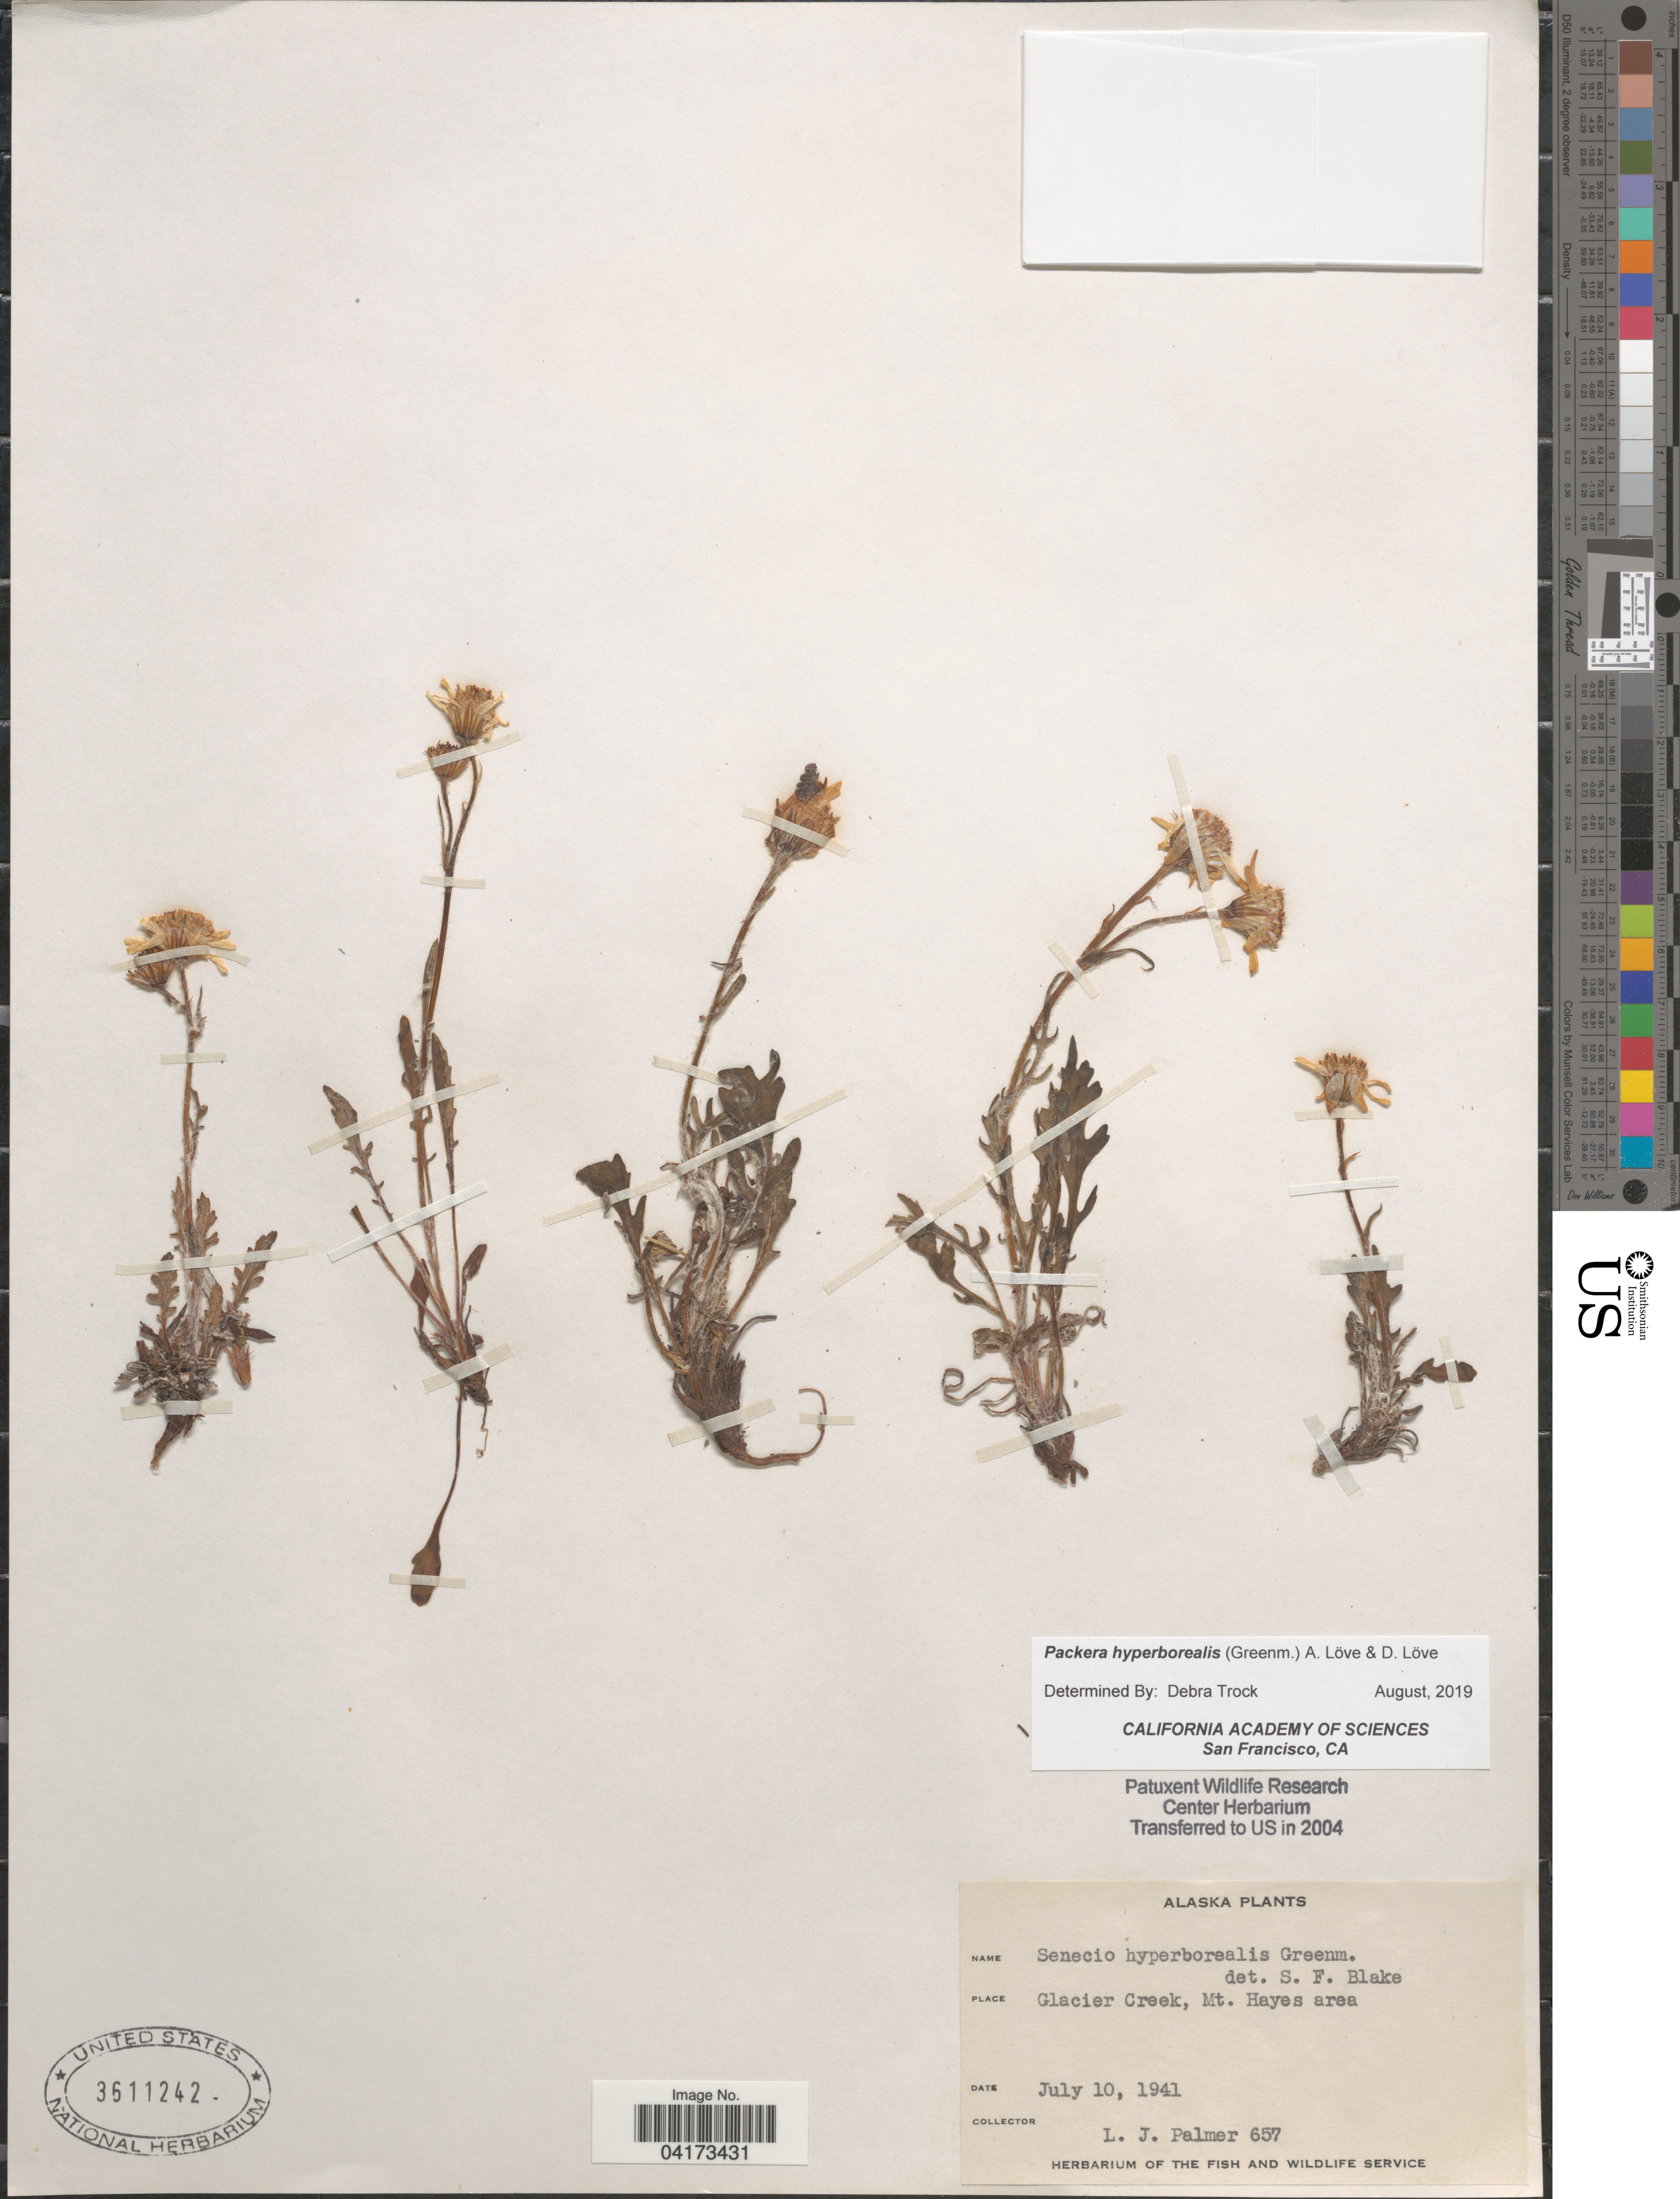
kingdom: Plantae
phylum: Tracheophyta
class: Magnoliopsida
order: Asterales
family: Asteraceae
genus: Packera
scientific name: Packera hyperborealis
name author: (Greene) Á. Löve & D. Löve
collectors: L. J. Palmer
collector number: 657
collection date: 1941-07-10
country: United States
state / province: Alaska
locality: Glacier Creek, Mt. Hayes area.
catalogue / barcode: US 3611242